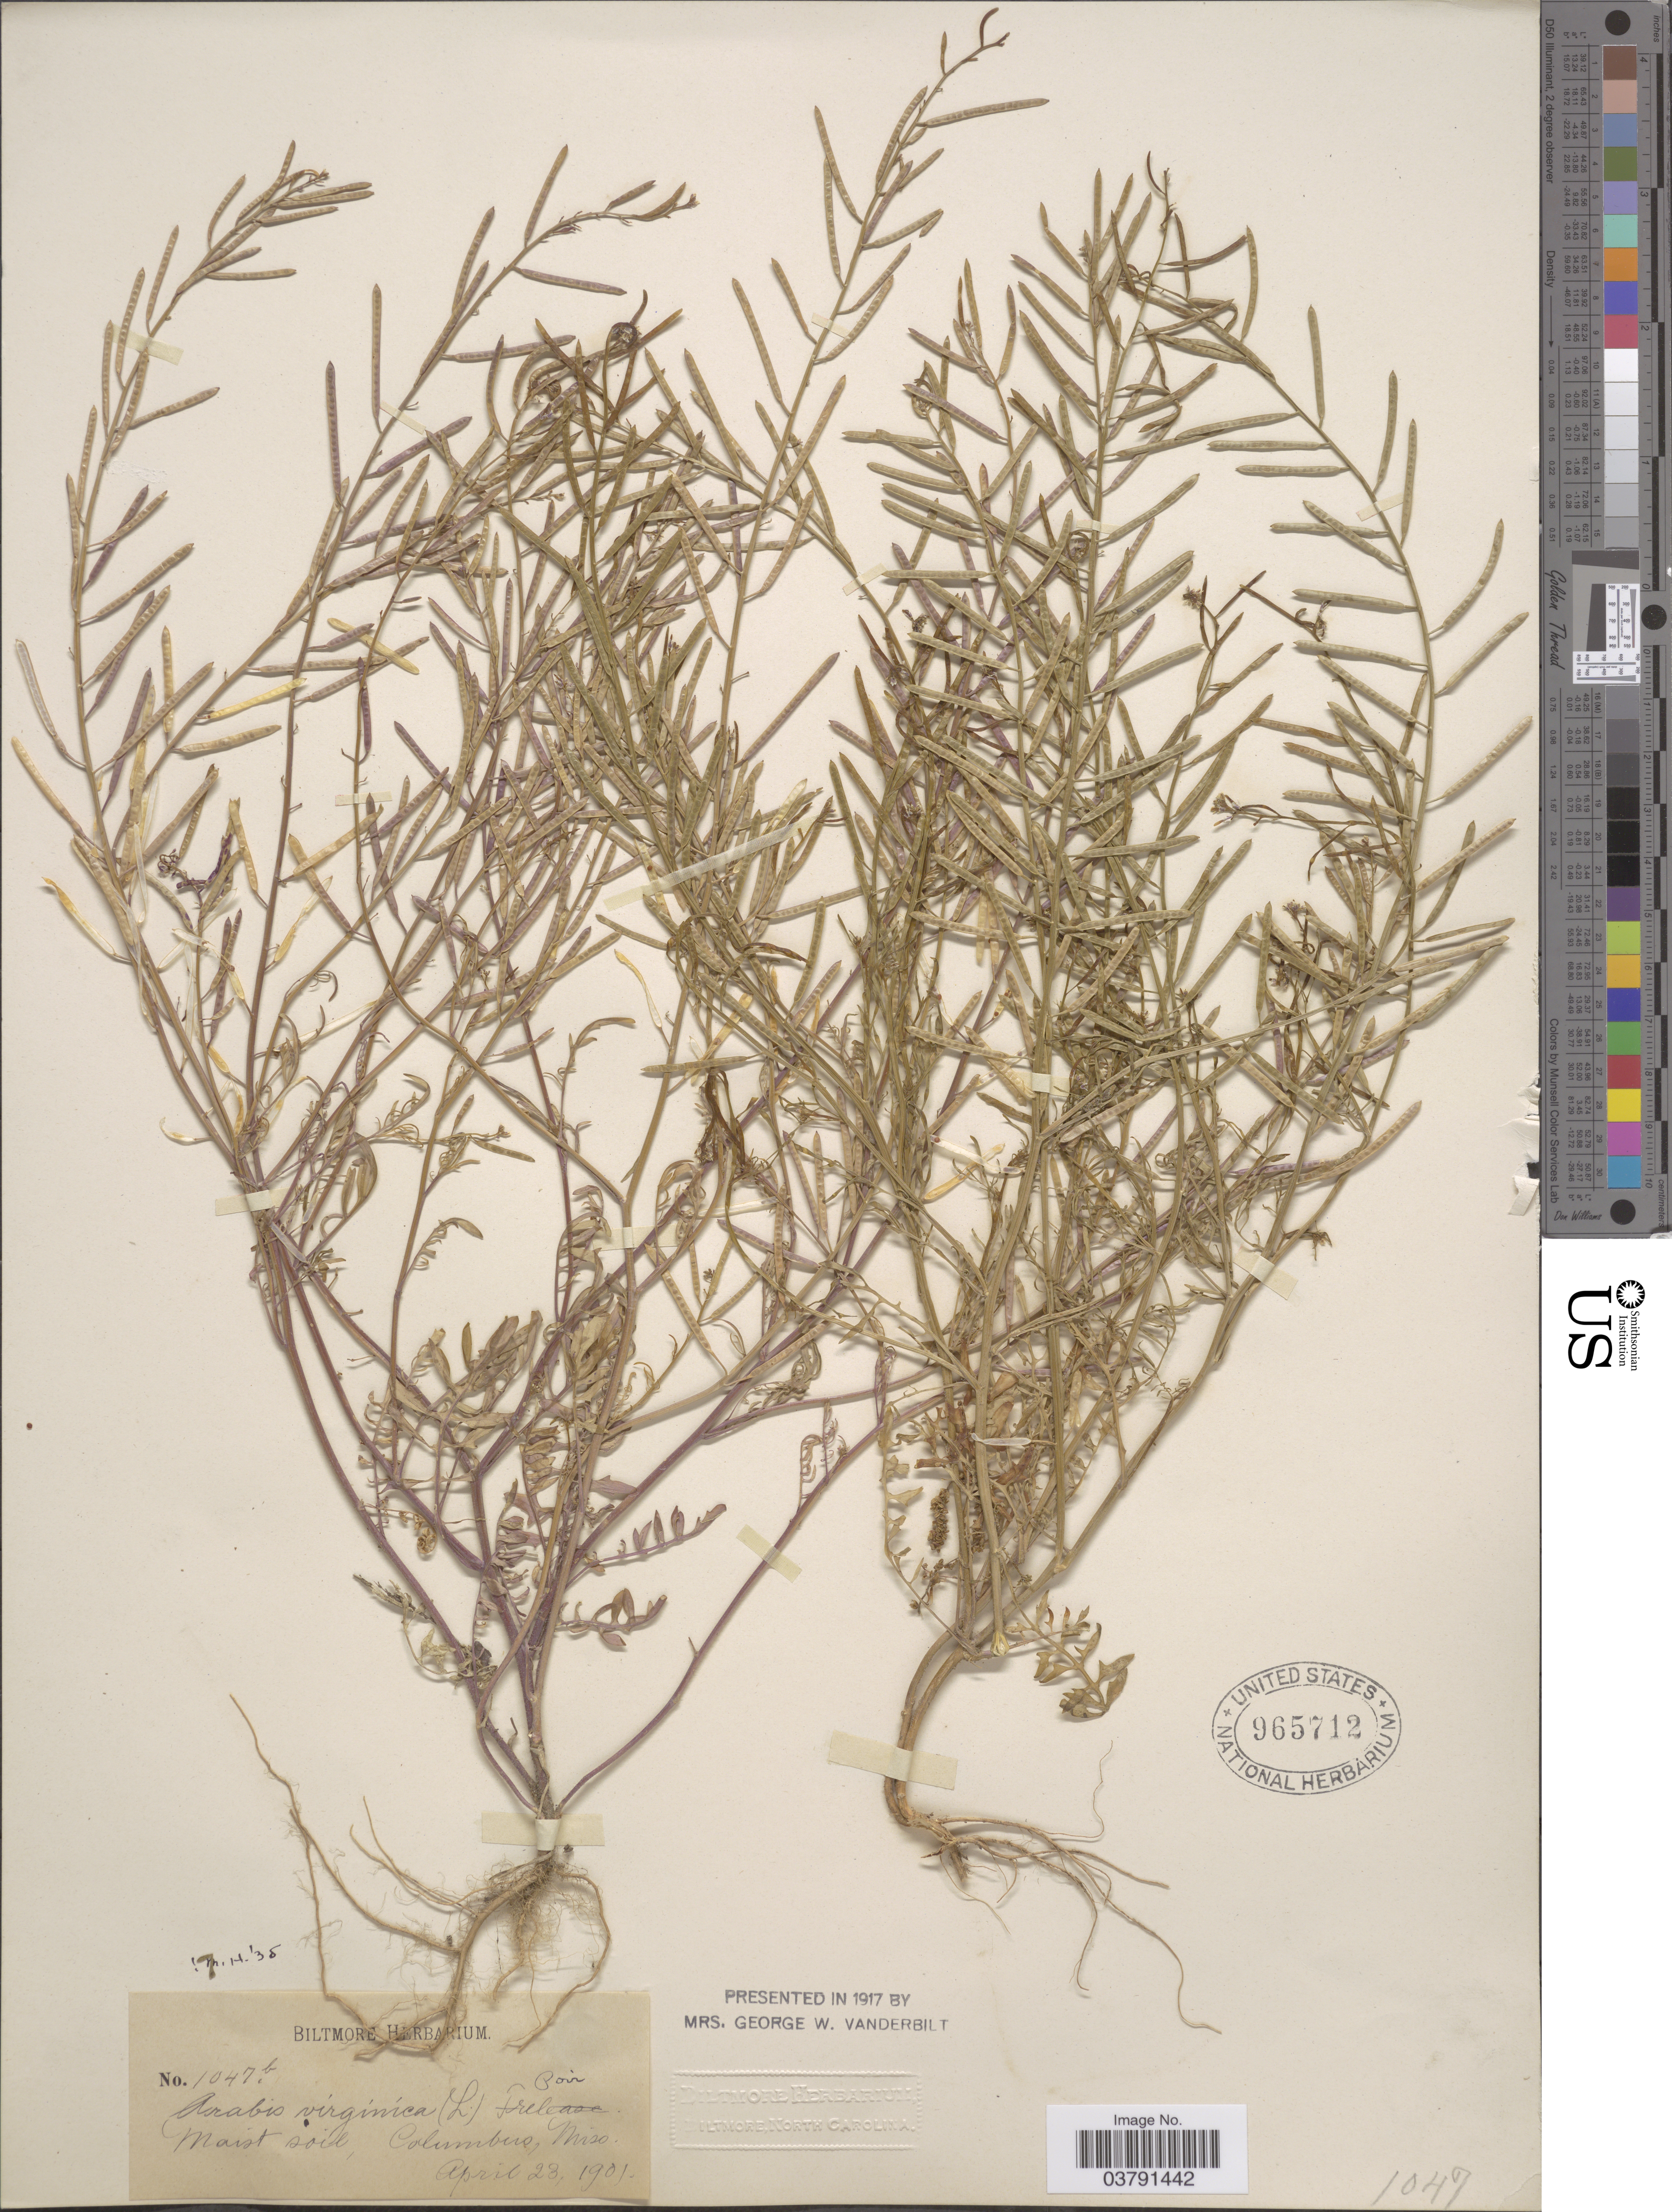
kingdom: Plantae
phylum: Tracheophyta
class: Magnoliopsida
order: Brassicales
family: Brassicaceae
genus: Planodes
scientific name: Planodes virginicum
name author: (L.) Greene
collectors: ex herb. Biltmore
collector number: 1047b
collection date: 1901-04-23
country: United States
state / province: Mississippi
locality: Columbus.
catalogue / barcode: US 965712